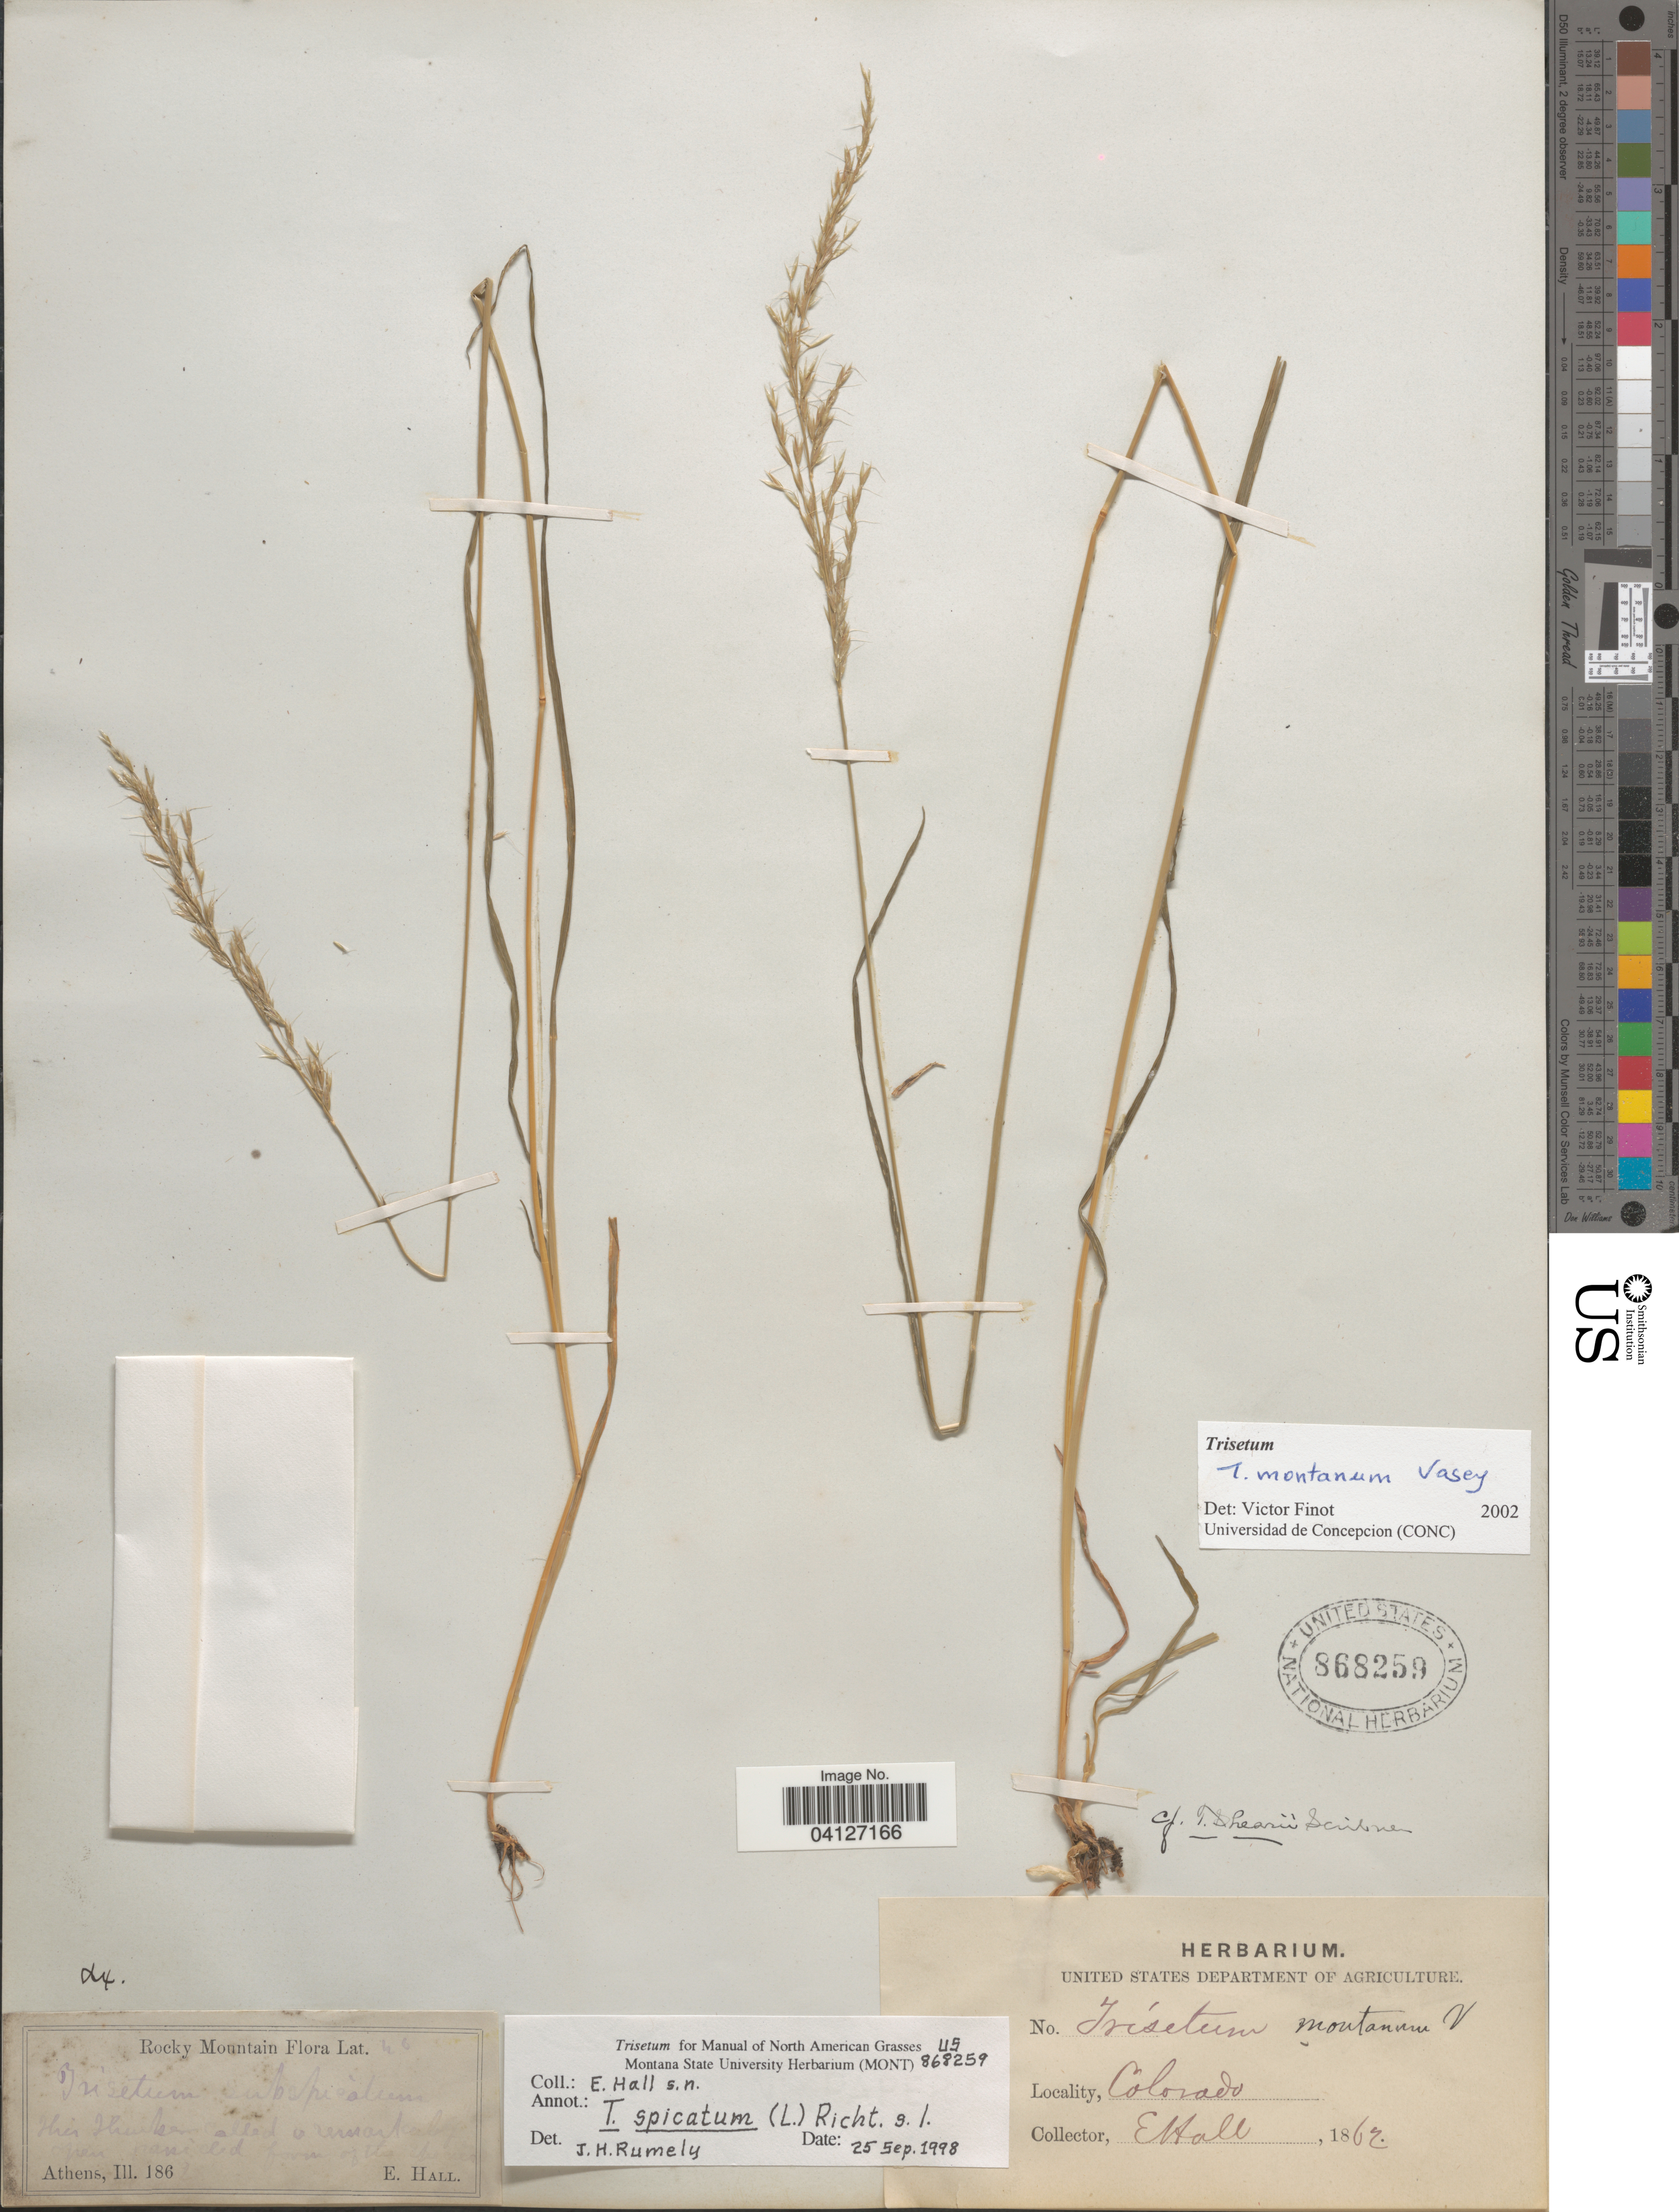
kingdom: Plantae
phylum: Tracheophyta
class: Liliopsida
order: Poales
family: Poaceae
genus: Trisetum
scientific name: Trisetum montanum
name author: Vasey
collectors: E. Hall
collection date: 1862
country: United States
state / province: Colorado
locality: Rocky Mountain.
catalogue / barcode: US 868259